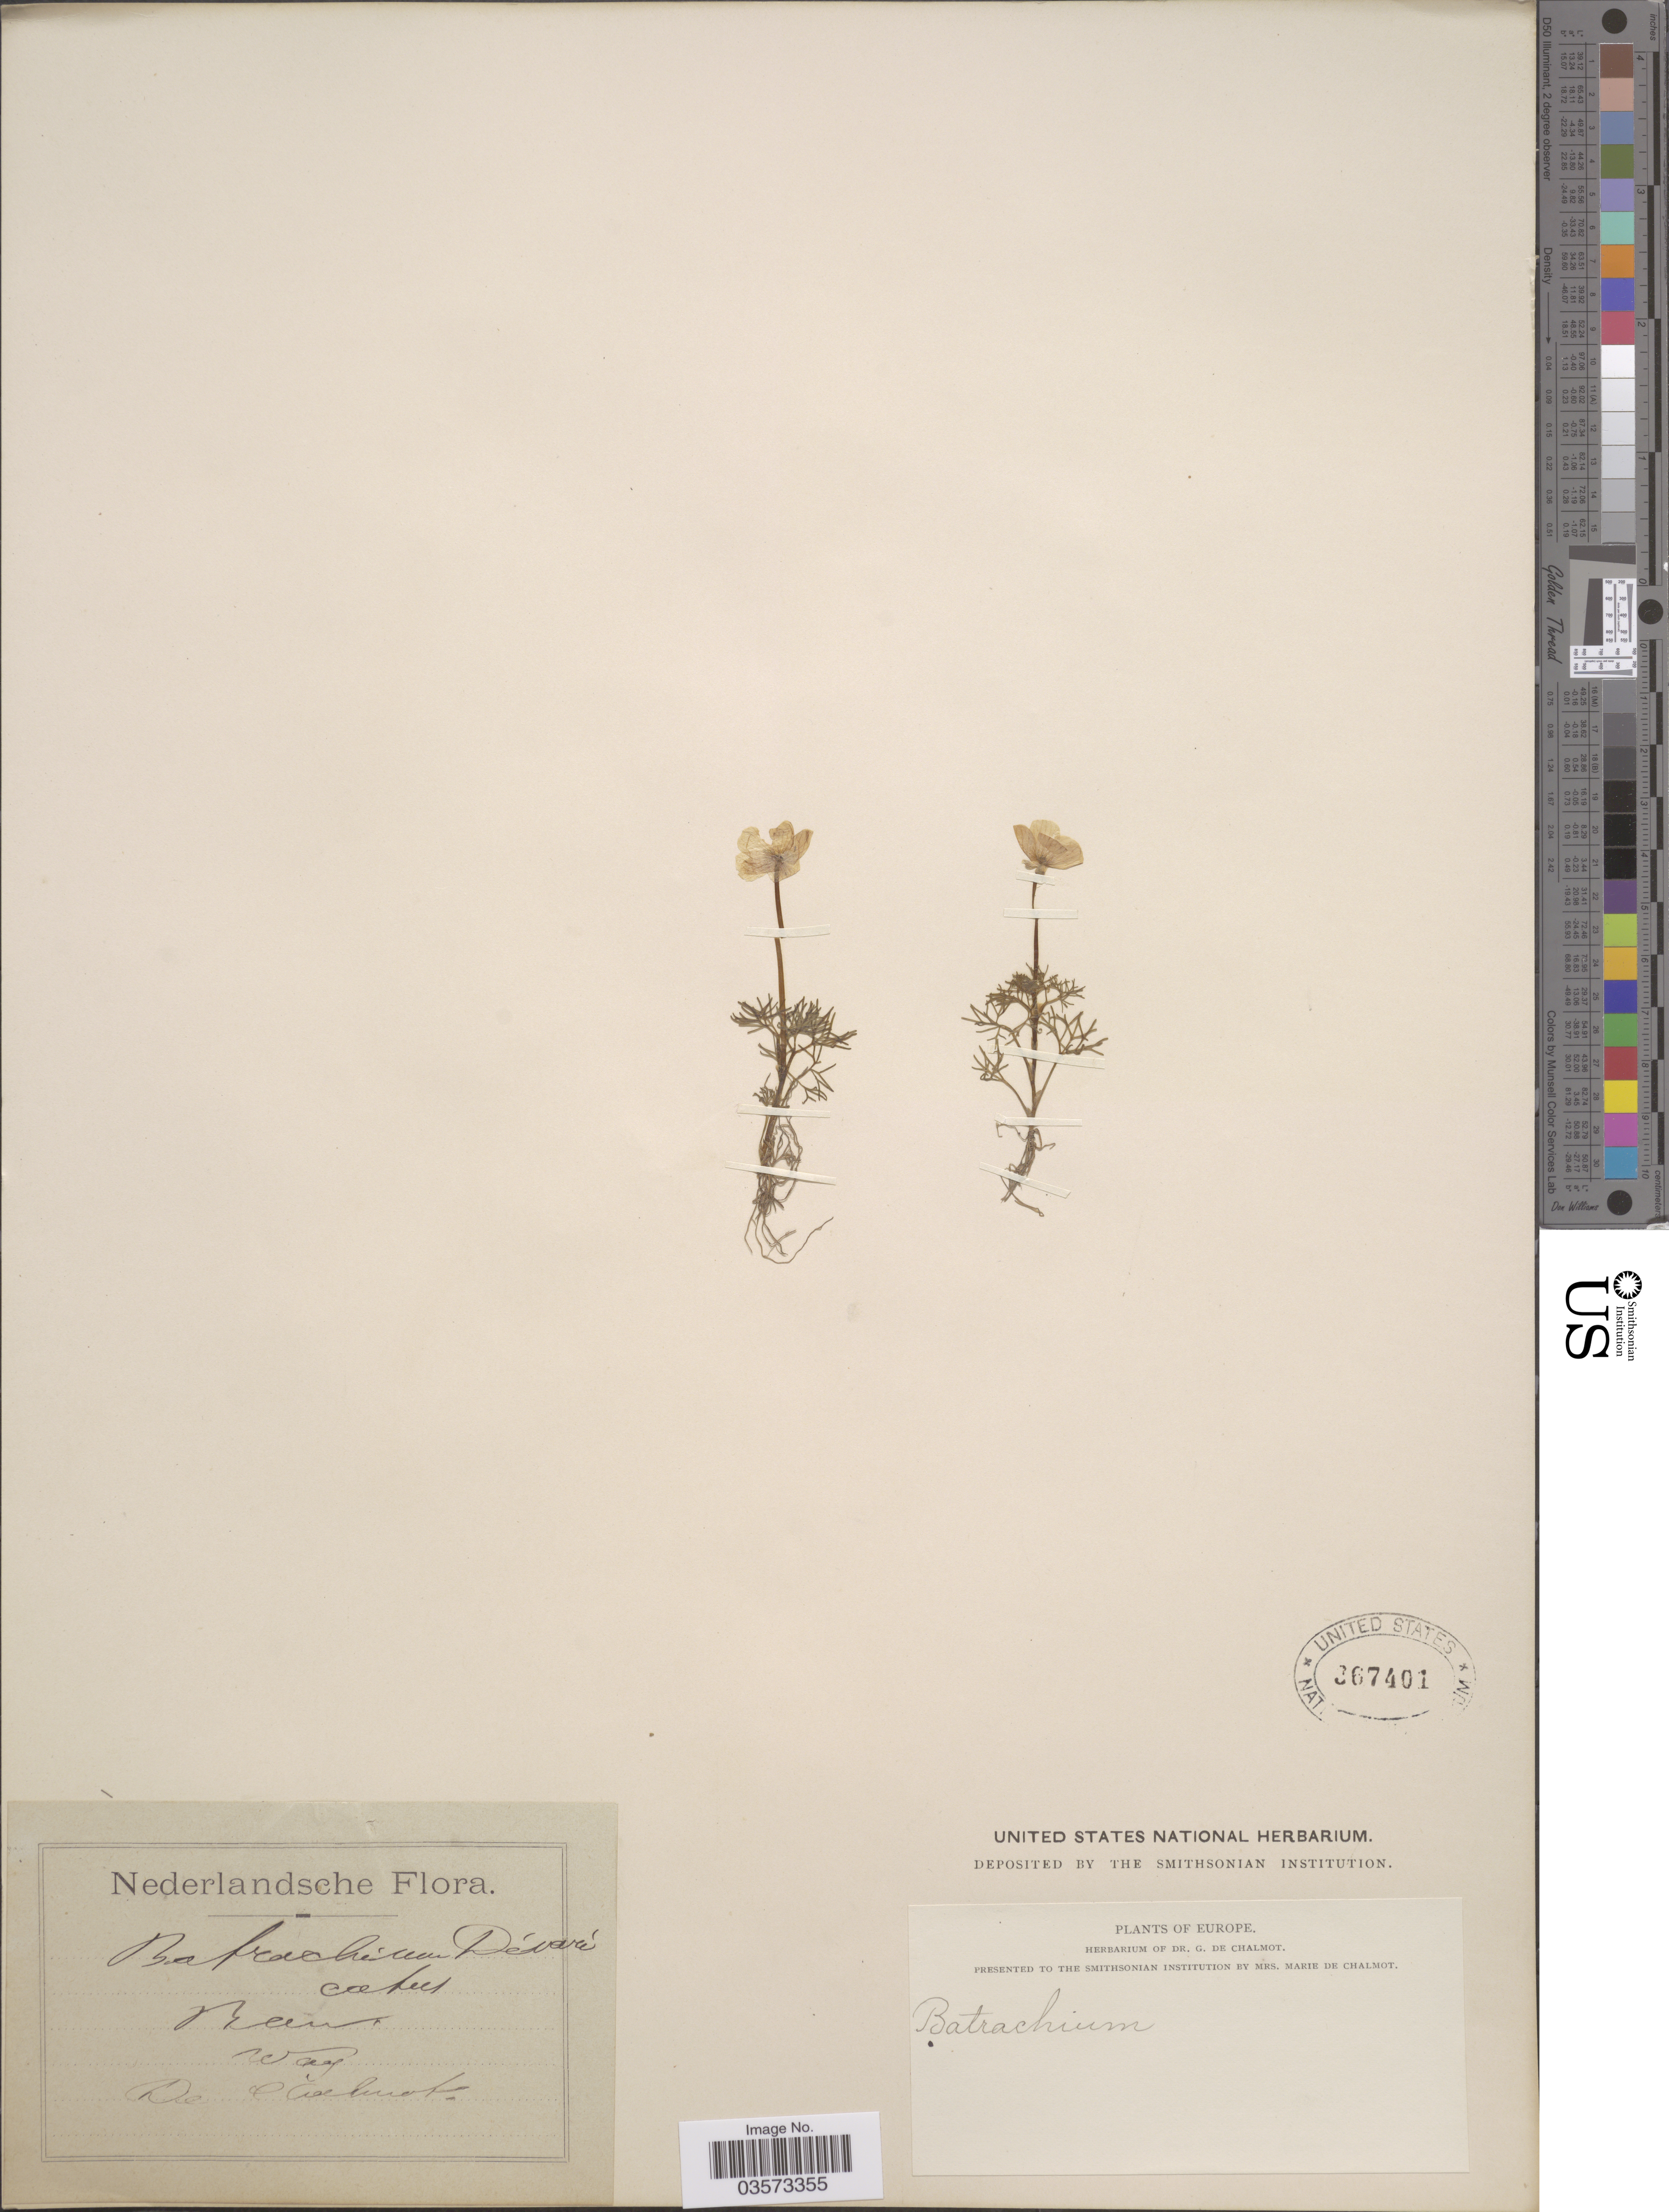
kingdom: Plantae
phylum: Tracheophyta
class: Magnoliopsida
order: Ranunculales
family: Ranunculaceae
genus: Ranunculus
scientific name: Ranunculus trichophyllus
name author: Chaix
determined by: Strong, Mark T., (BOT), Smithsonian Institution - National Museum of Natural History (UNITED STATES)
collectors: G. de Chalmot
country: Netherlands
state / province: Gelderland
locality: Wag.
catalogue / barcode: US 367401